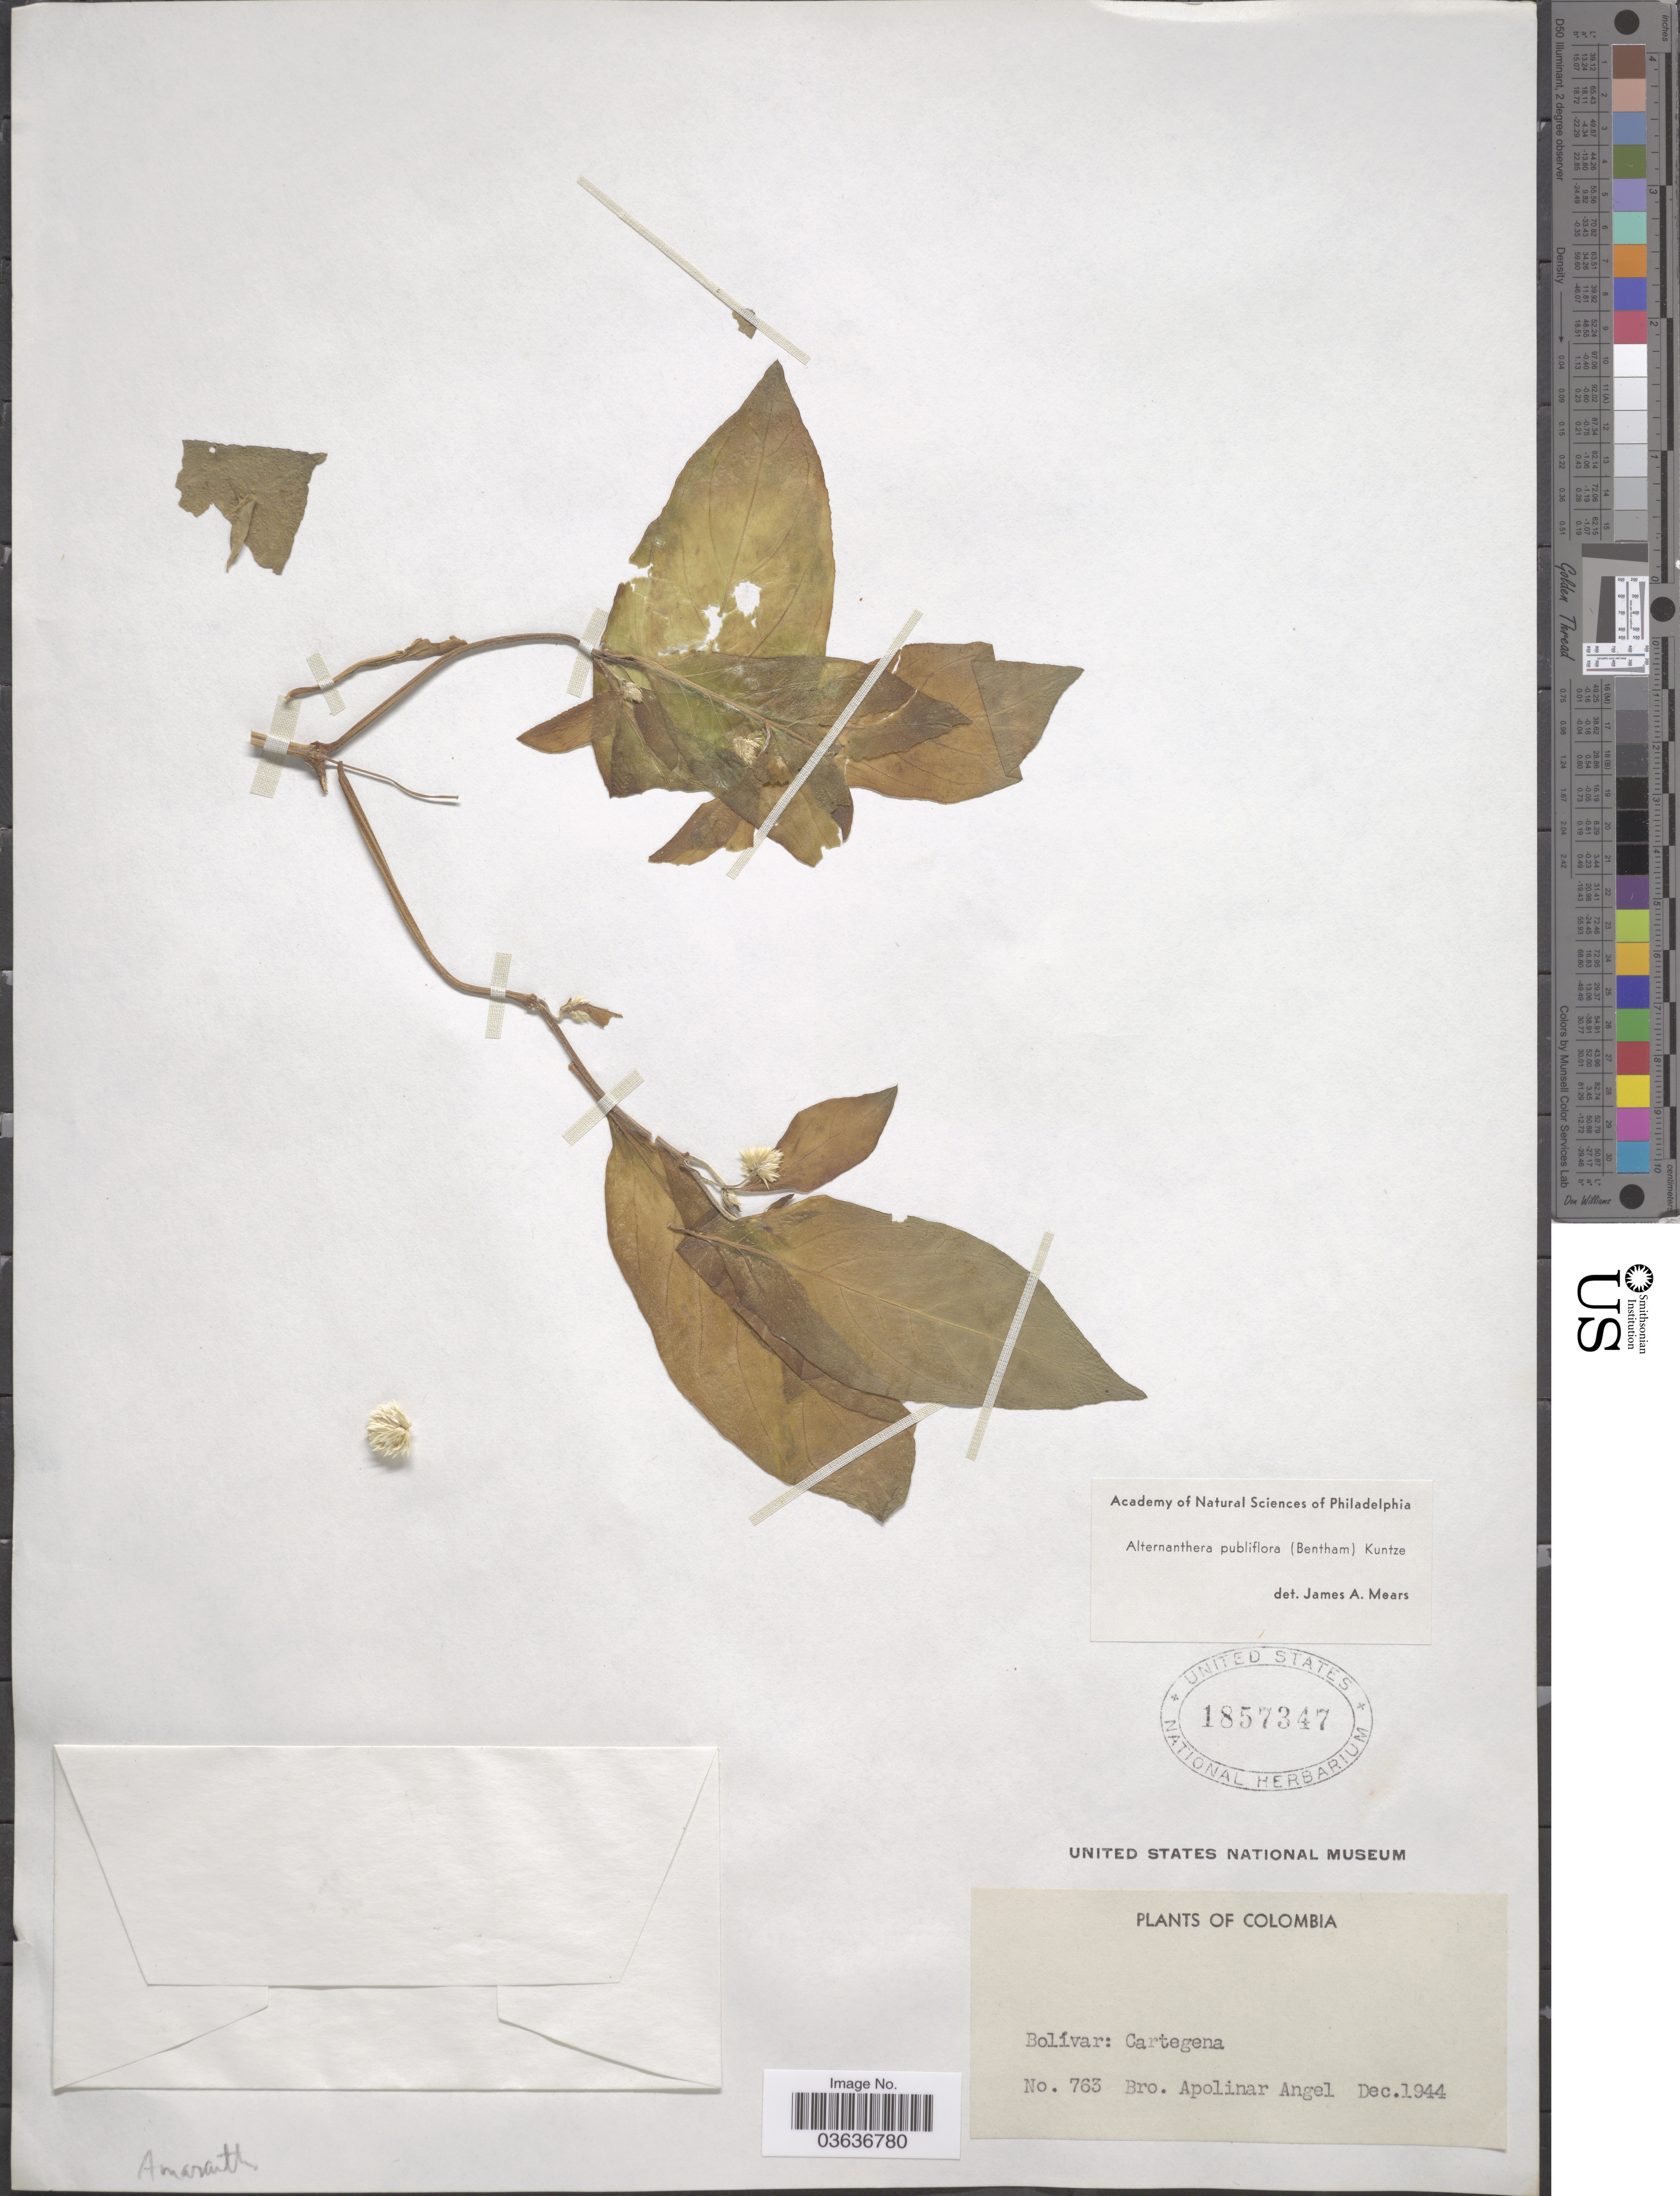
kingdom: Plantae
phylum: Tracheophyta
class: Magnoliopsida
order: Caryophyllales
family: Amaranthaceae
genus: Alternanthera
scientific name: Alternanthera pubiflora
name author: (Benth.) Kuntze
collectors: Bro. Apolinar A.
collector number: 763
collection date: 1944-12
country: Colombia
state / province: Bolívar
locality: Cartagena.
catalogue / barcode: US 1857347